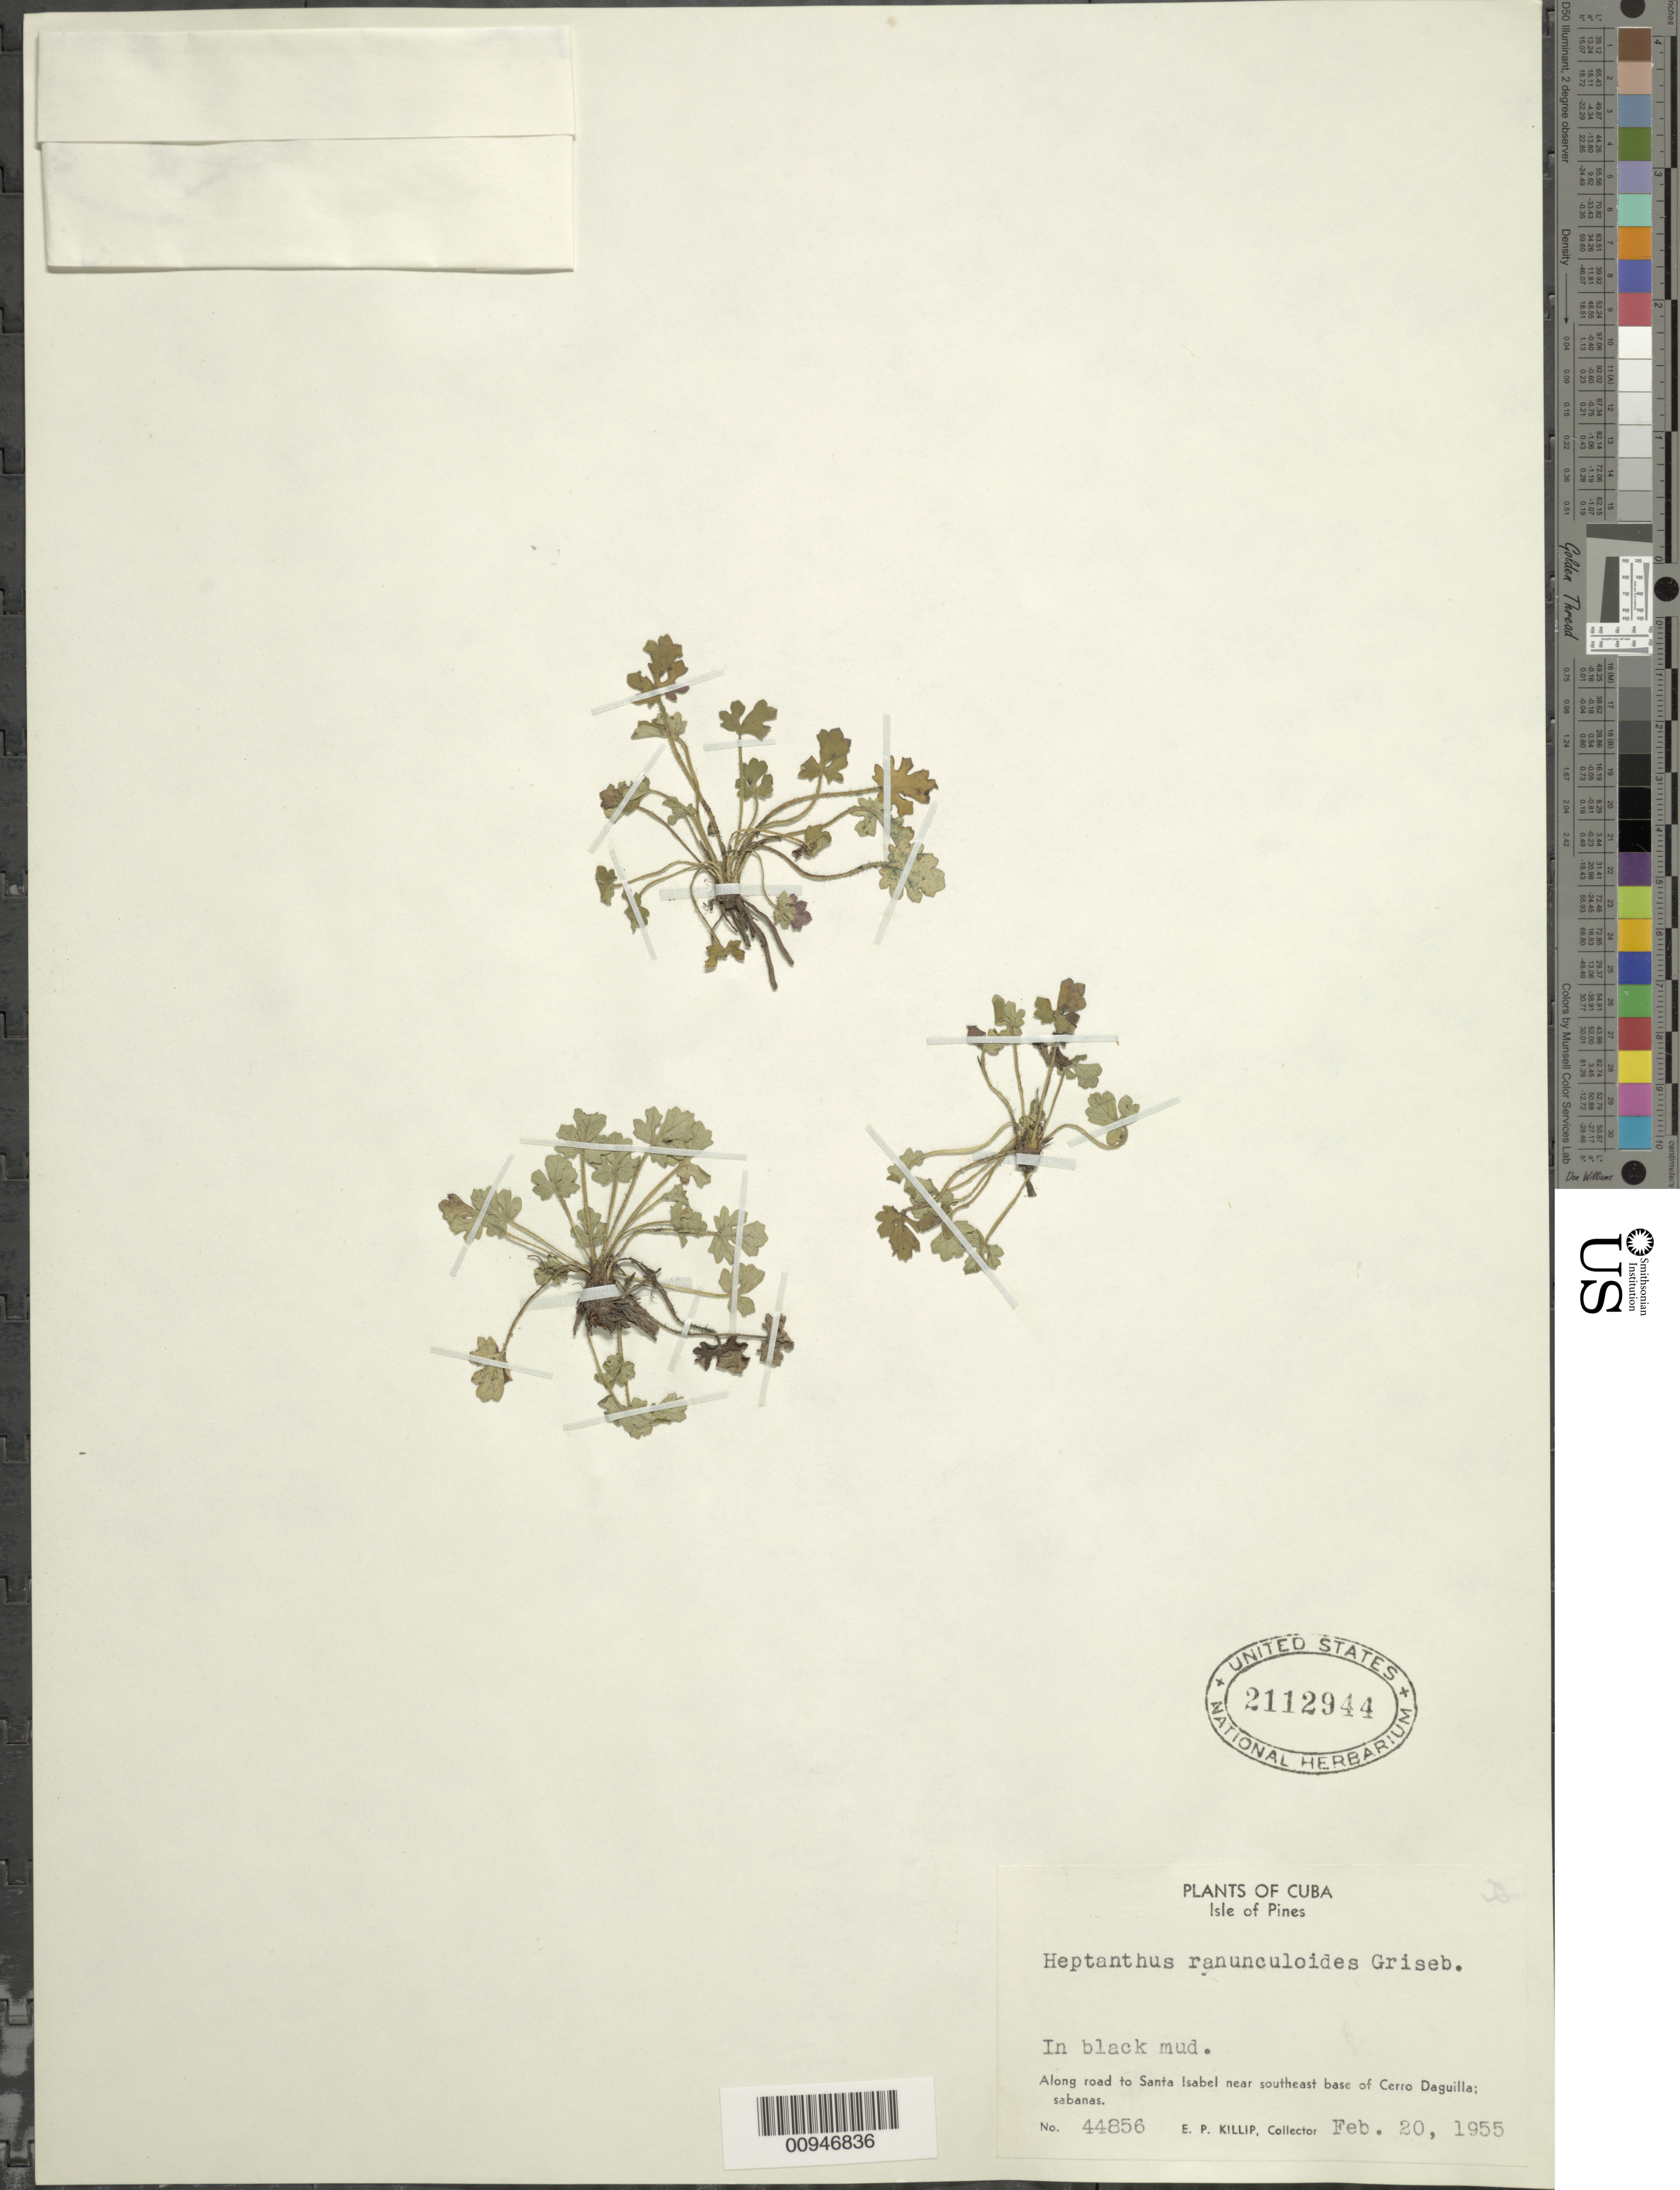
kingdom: Plantae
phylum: Tracheophyta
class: Magnoliopsida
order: Asterales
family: Asteraceae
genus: Heptanthus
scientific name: Heptanthus ranunculoides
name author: Griseb.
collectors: E. P. Killip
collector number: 44856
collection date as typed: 20 Feb 1955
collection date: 1955-02-20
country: Cuba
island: Isla de la Juventud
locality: Isle of Pines, Along road to Santa Isabel, near SE base of Cerro Daguilla, sabanas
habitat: In black mud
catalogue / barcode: US 2112744